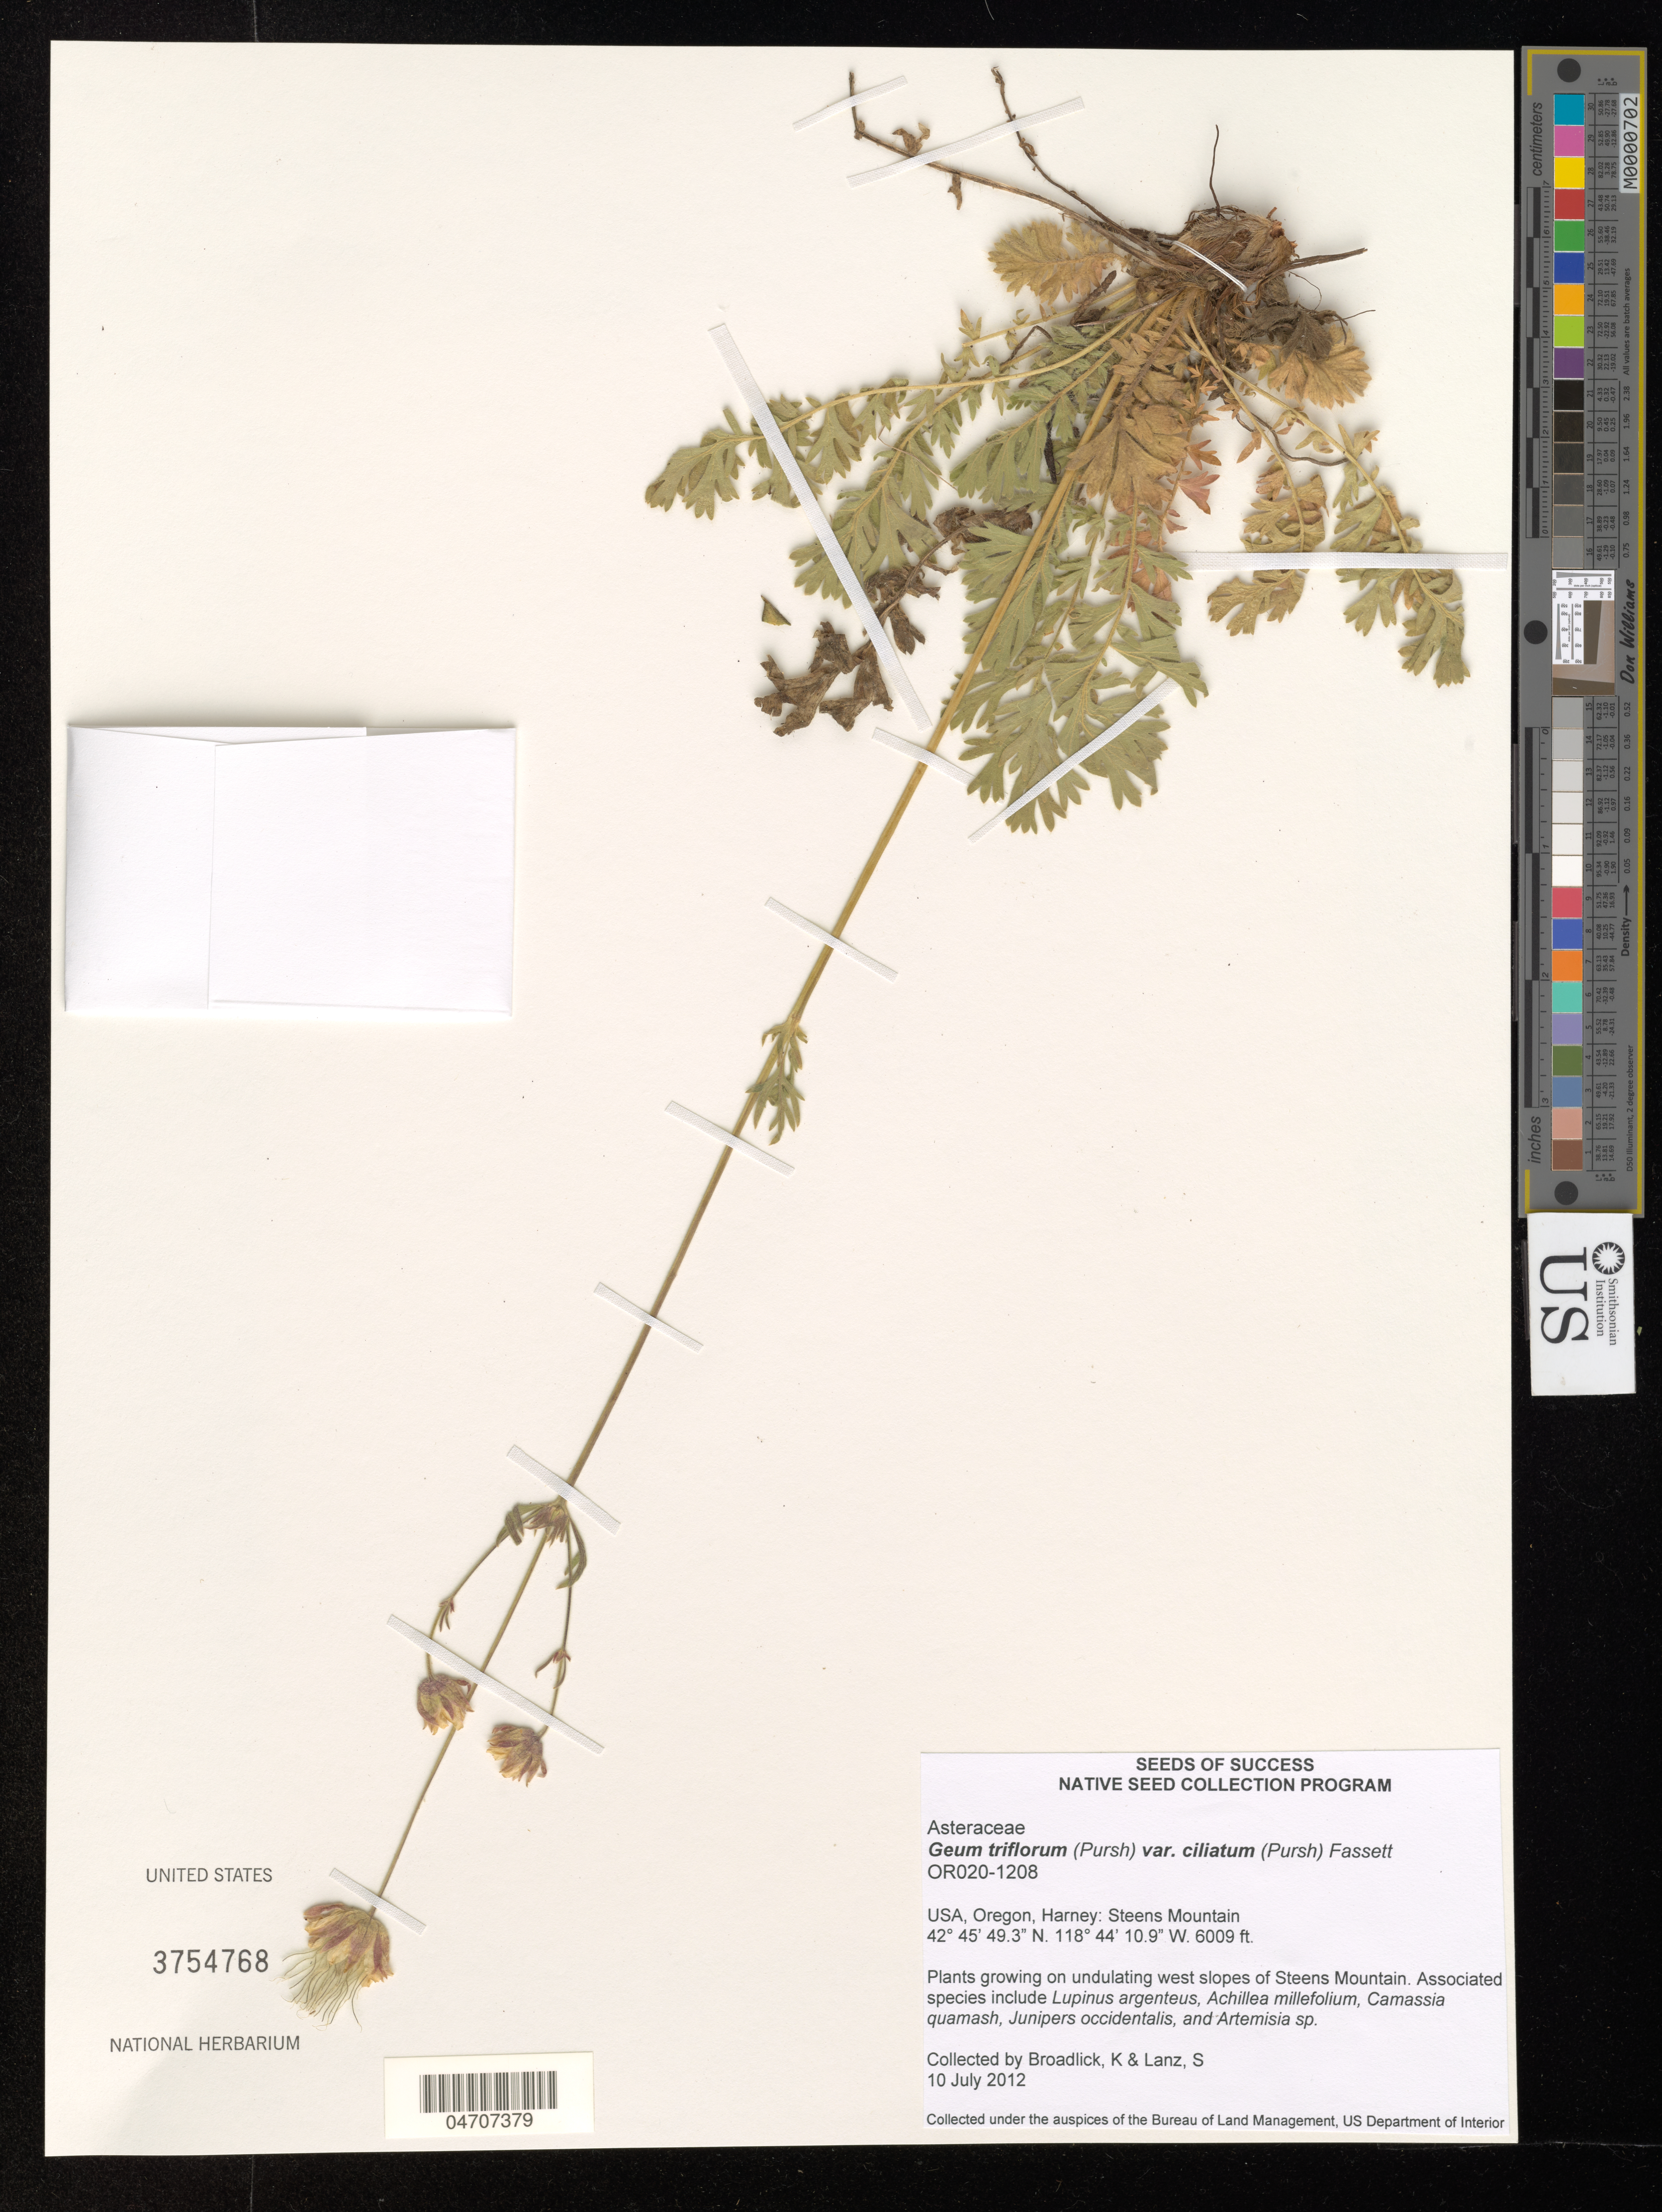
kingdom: Plantae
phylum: Tracheophyta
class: Magnoliopsida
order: Rosales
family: Rosaceae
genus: Geum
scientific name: Geum triflorum var. ciliatum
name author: (Pursh) Fassett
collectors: C. Monroy & J. Dyer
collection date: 2012-07-10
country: United States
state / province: Oregon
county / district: Harney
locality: Harney: Steens Mountain. On undulating west slopes of Steens Mountain.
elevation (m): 1832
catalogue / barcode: US 3754768